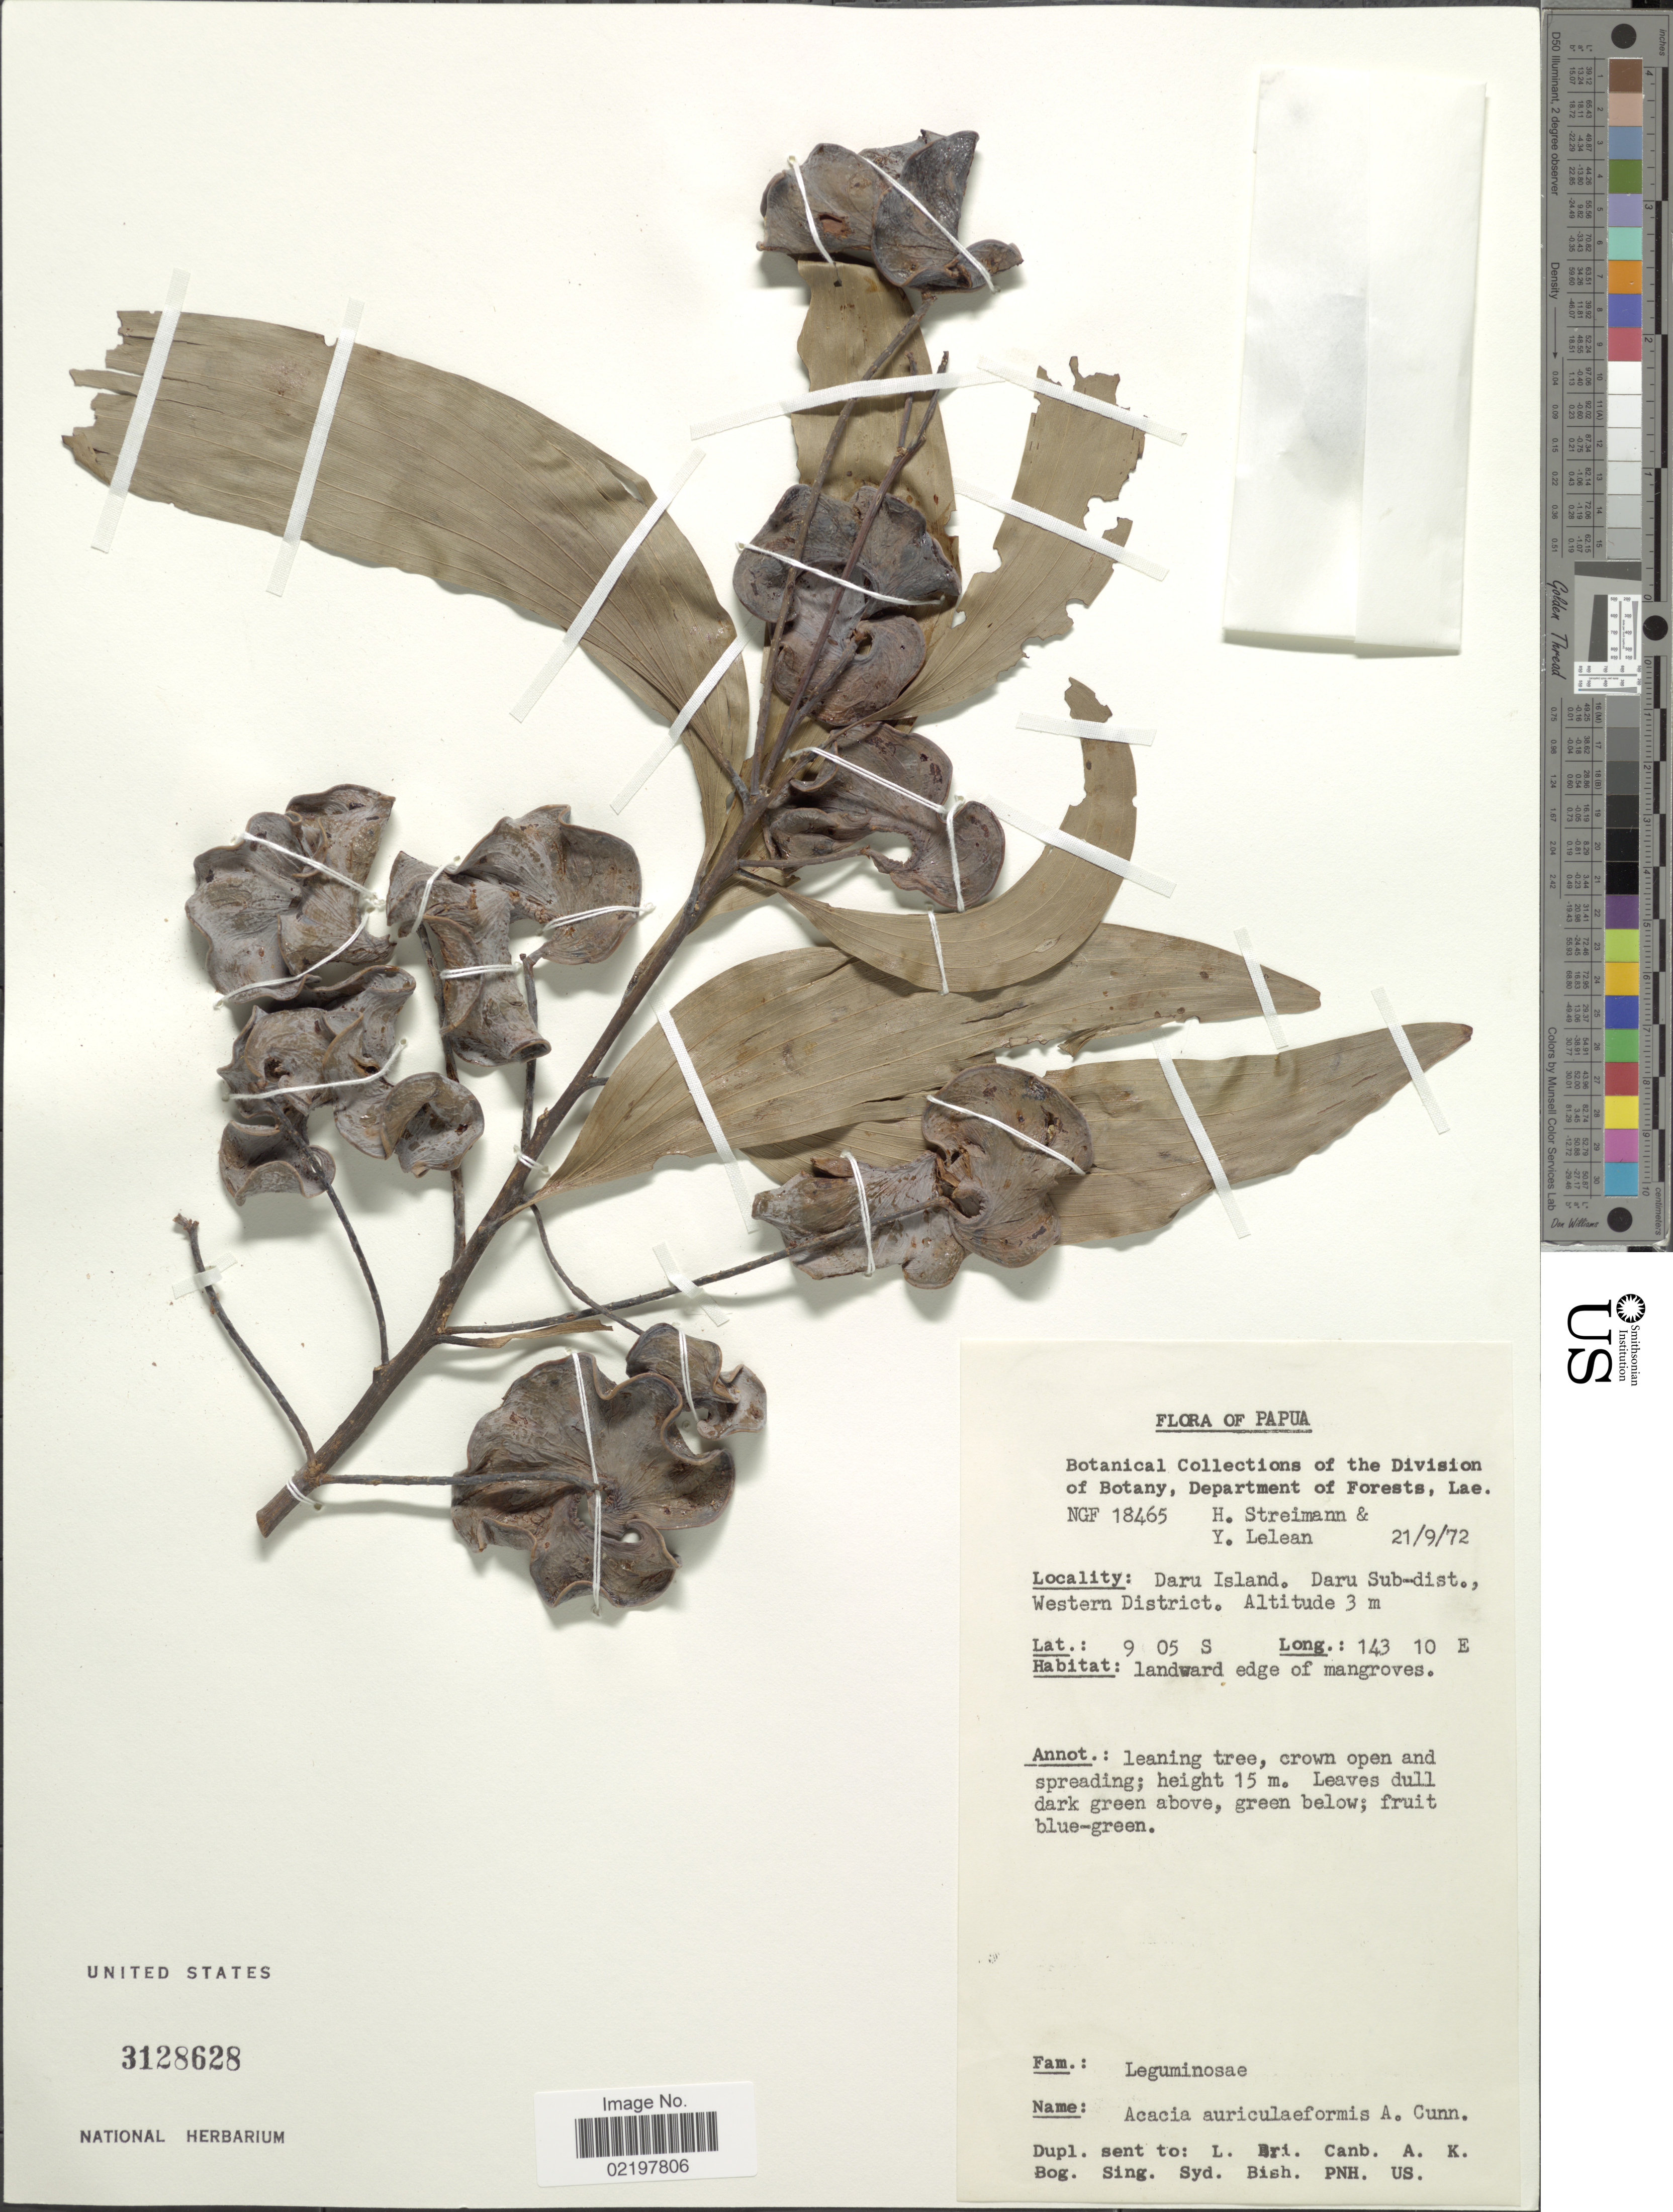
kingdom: Plantae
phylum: Tracheophyta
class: Magnoliopsida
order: Fabales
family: Fabaceae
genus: Acacia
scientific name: Acacia auriculiformis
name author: A. Cunn. ex Benth.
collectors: H. Streimann & Y. Lelean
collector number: NGF 18465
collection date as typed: Transcribed d/m/y: 21/9/72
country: Papua New Guinea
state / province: Manus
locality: Daru Island, Daru Sub-dist., Western District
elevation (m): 3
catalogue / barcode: US 3128628